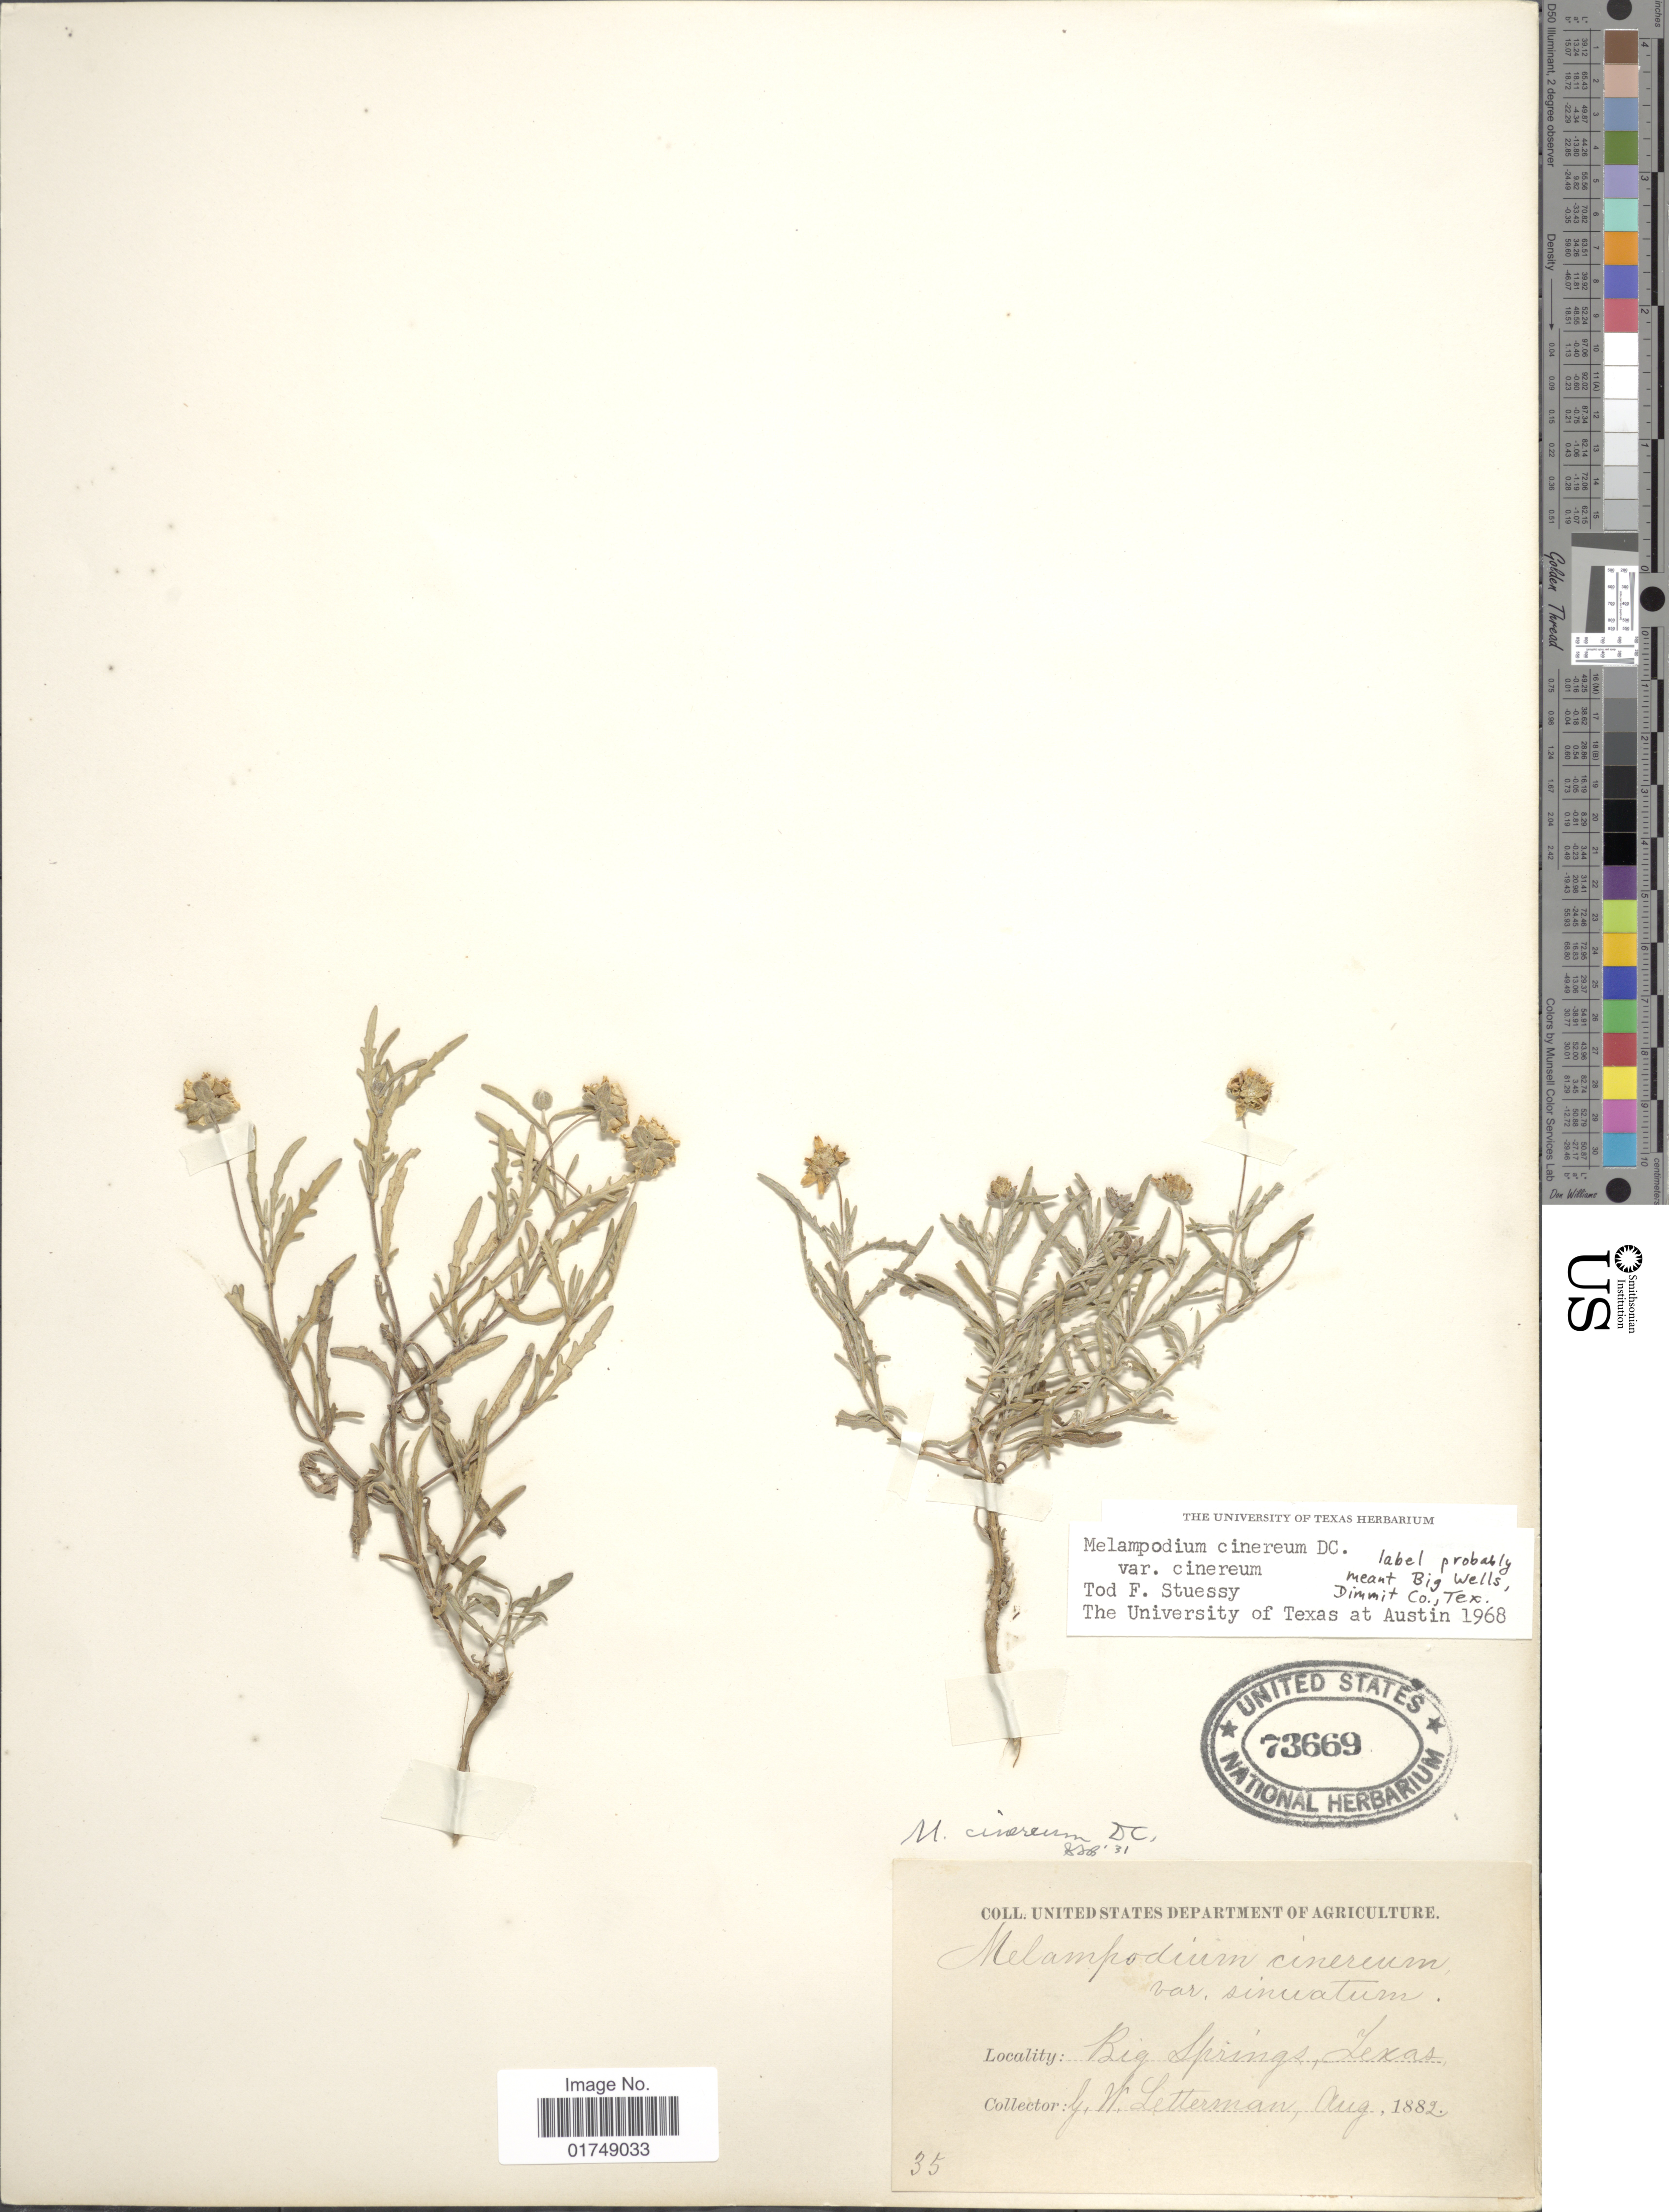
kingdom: Plantae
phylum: Tracheophyta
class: Magnoliopsida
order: Asterales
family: Asteraceae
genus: Melampodium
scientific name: Melampodium cinereum var. cinereum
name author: DC.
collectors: G. W. Letterman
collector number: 35?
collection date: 1882-08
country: United States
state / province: Texas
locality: Big Springs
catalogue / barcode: US 73669